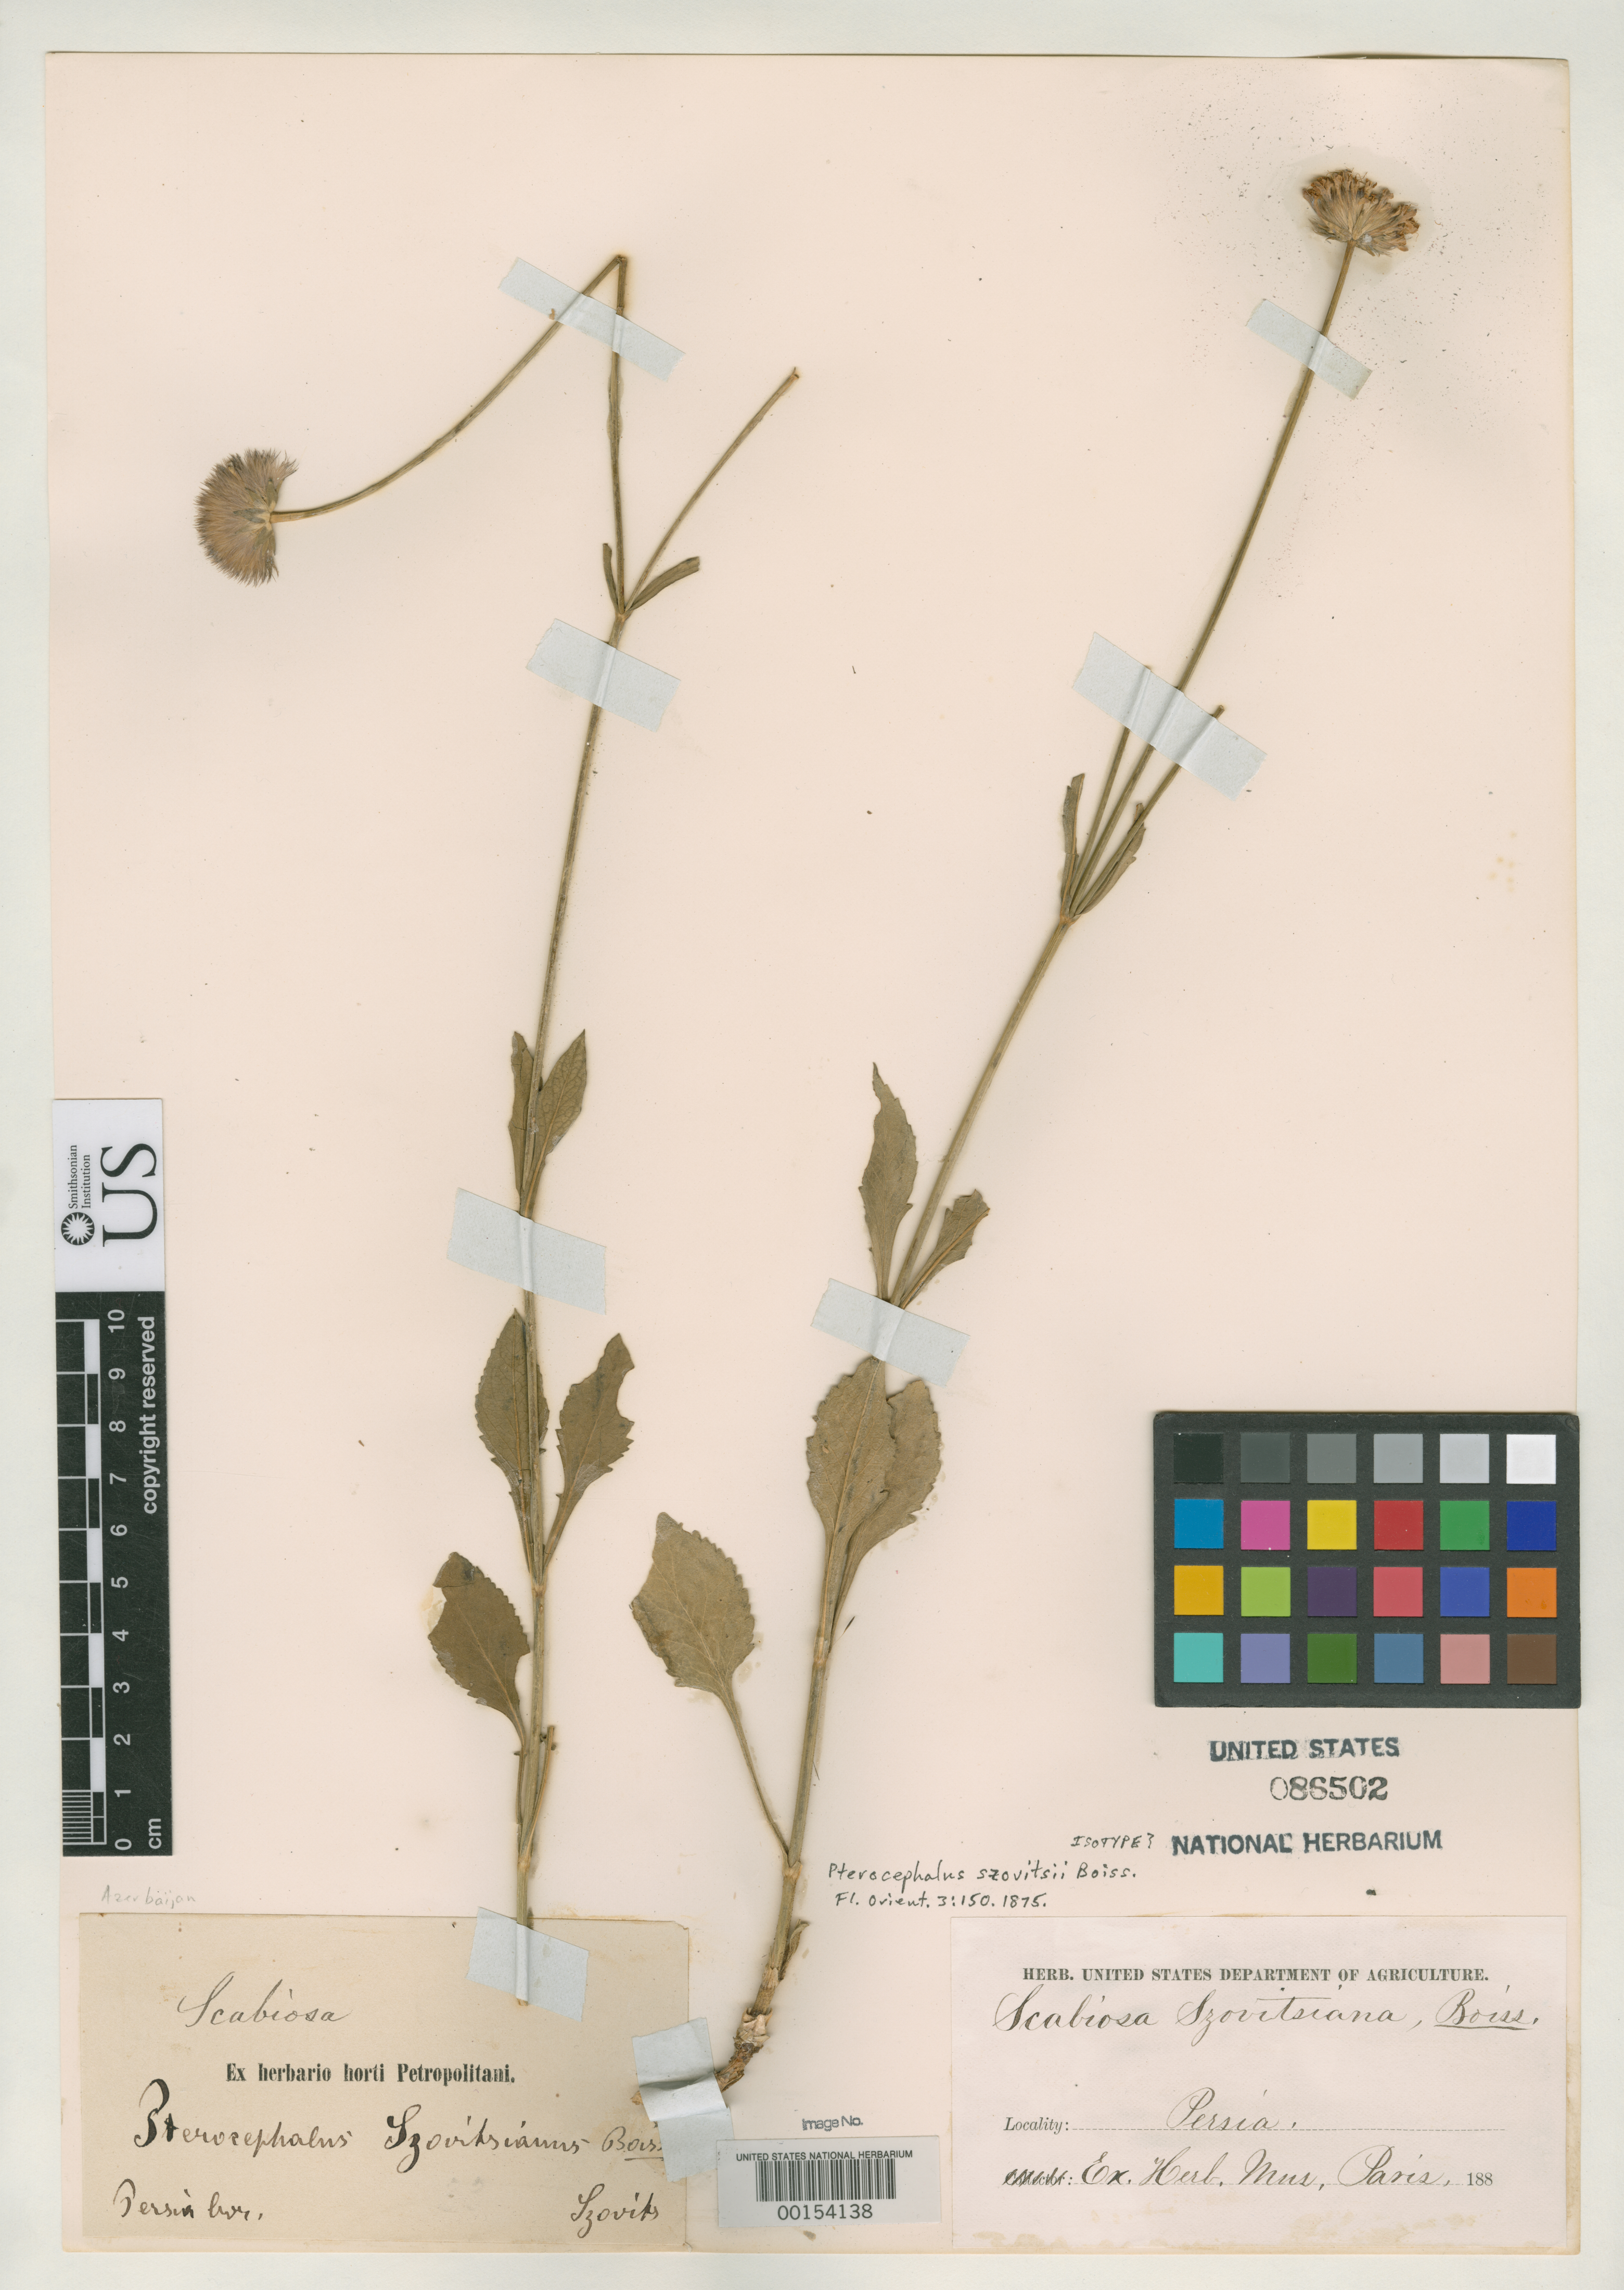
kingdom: Plantae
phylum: Tracheophyta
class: Magnoliopsida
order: Dipsacales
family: Caprifoliaceae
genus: Pterocephalus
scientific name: Pterocephalus szovitsii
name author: Boiss.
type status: Possible Isotype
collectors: J. Szovits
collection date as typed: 188-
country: Armenia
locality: Persia bor.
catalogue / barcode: US 86502